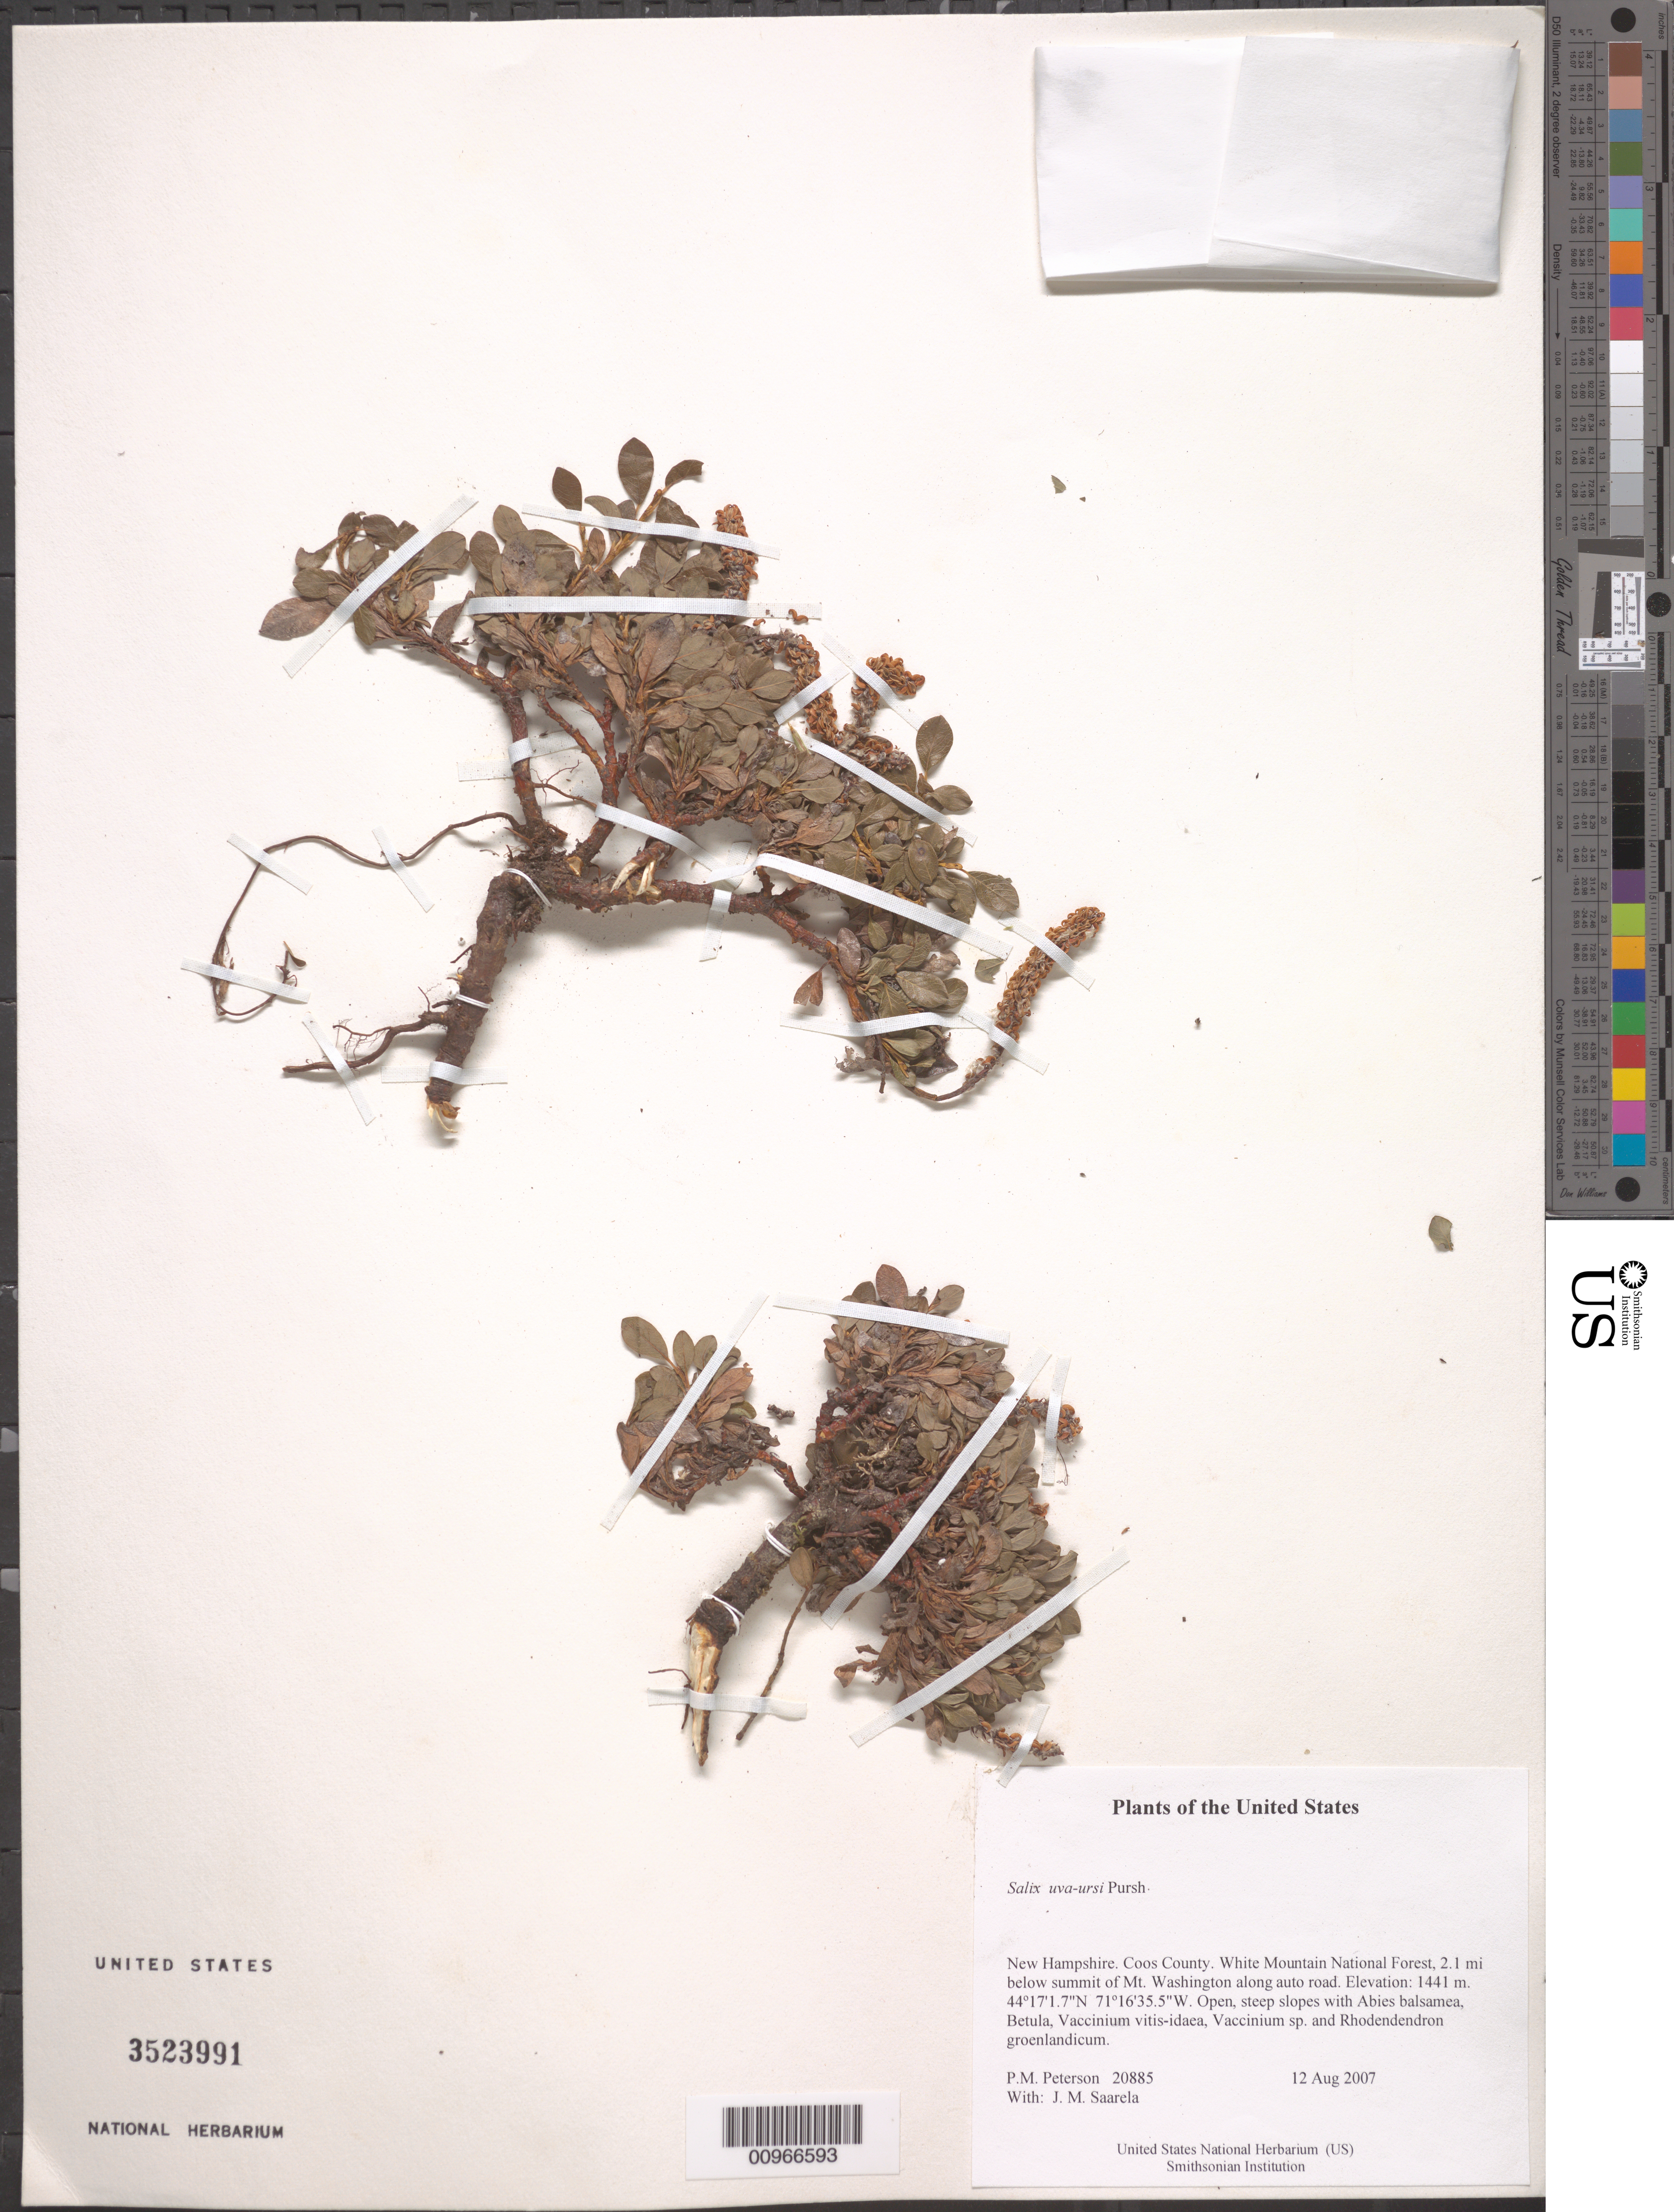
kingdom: Plantae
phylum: Tracheophyta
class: Magnoliopsida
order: Malpighiales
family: Salicaceae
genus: Salix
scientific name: Salix uva-ursi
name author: Pursh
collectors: P. M. Peterson & J. Saarela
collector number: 20885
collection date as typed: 12 Aug 2007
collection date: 2007-08-12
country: United States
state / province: New Hampshire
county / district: Coos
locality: White Mountain National Forest, 2.1 mi below summit of Mt. Washington along auto road.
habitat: Open, steep slopes with Abies balsamea, Betula, Vaccinium vitis-idaea, Vaccinium sp. and Rhodendendron groenlandicum.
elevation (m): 1441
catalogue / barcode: US 3523991